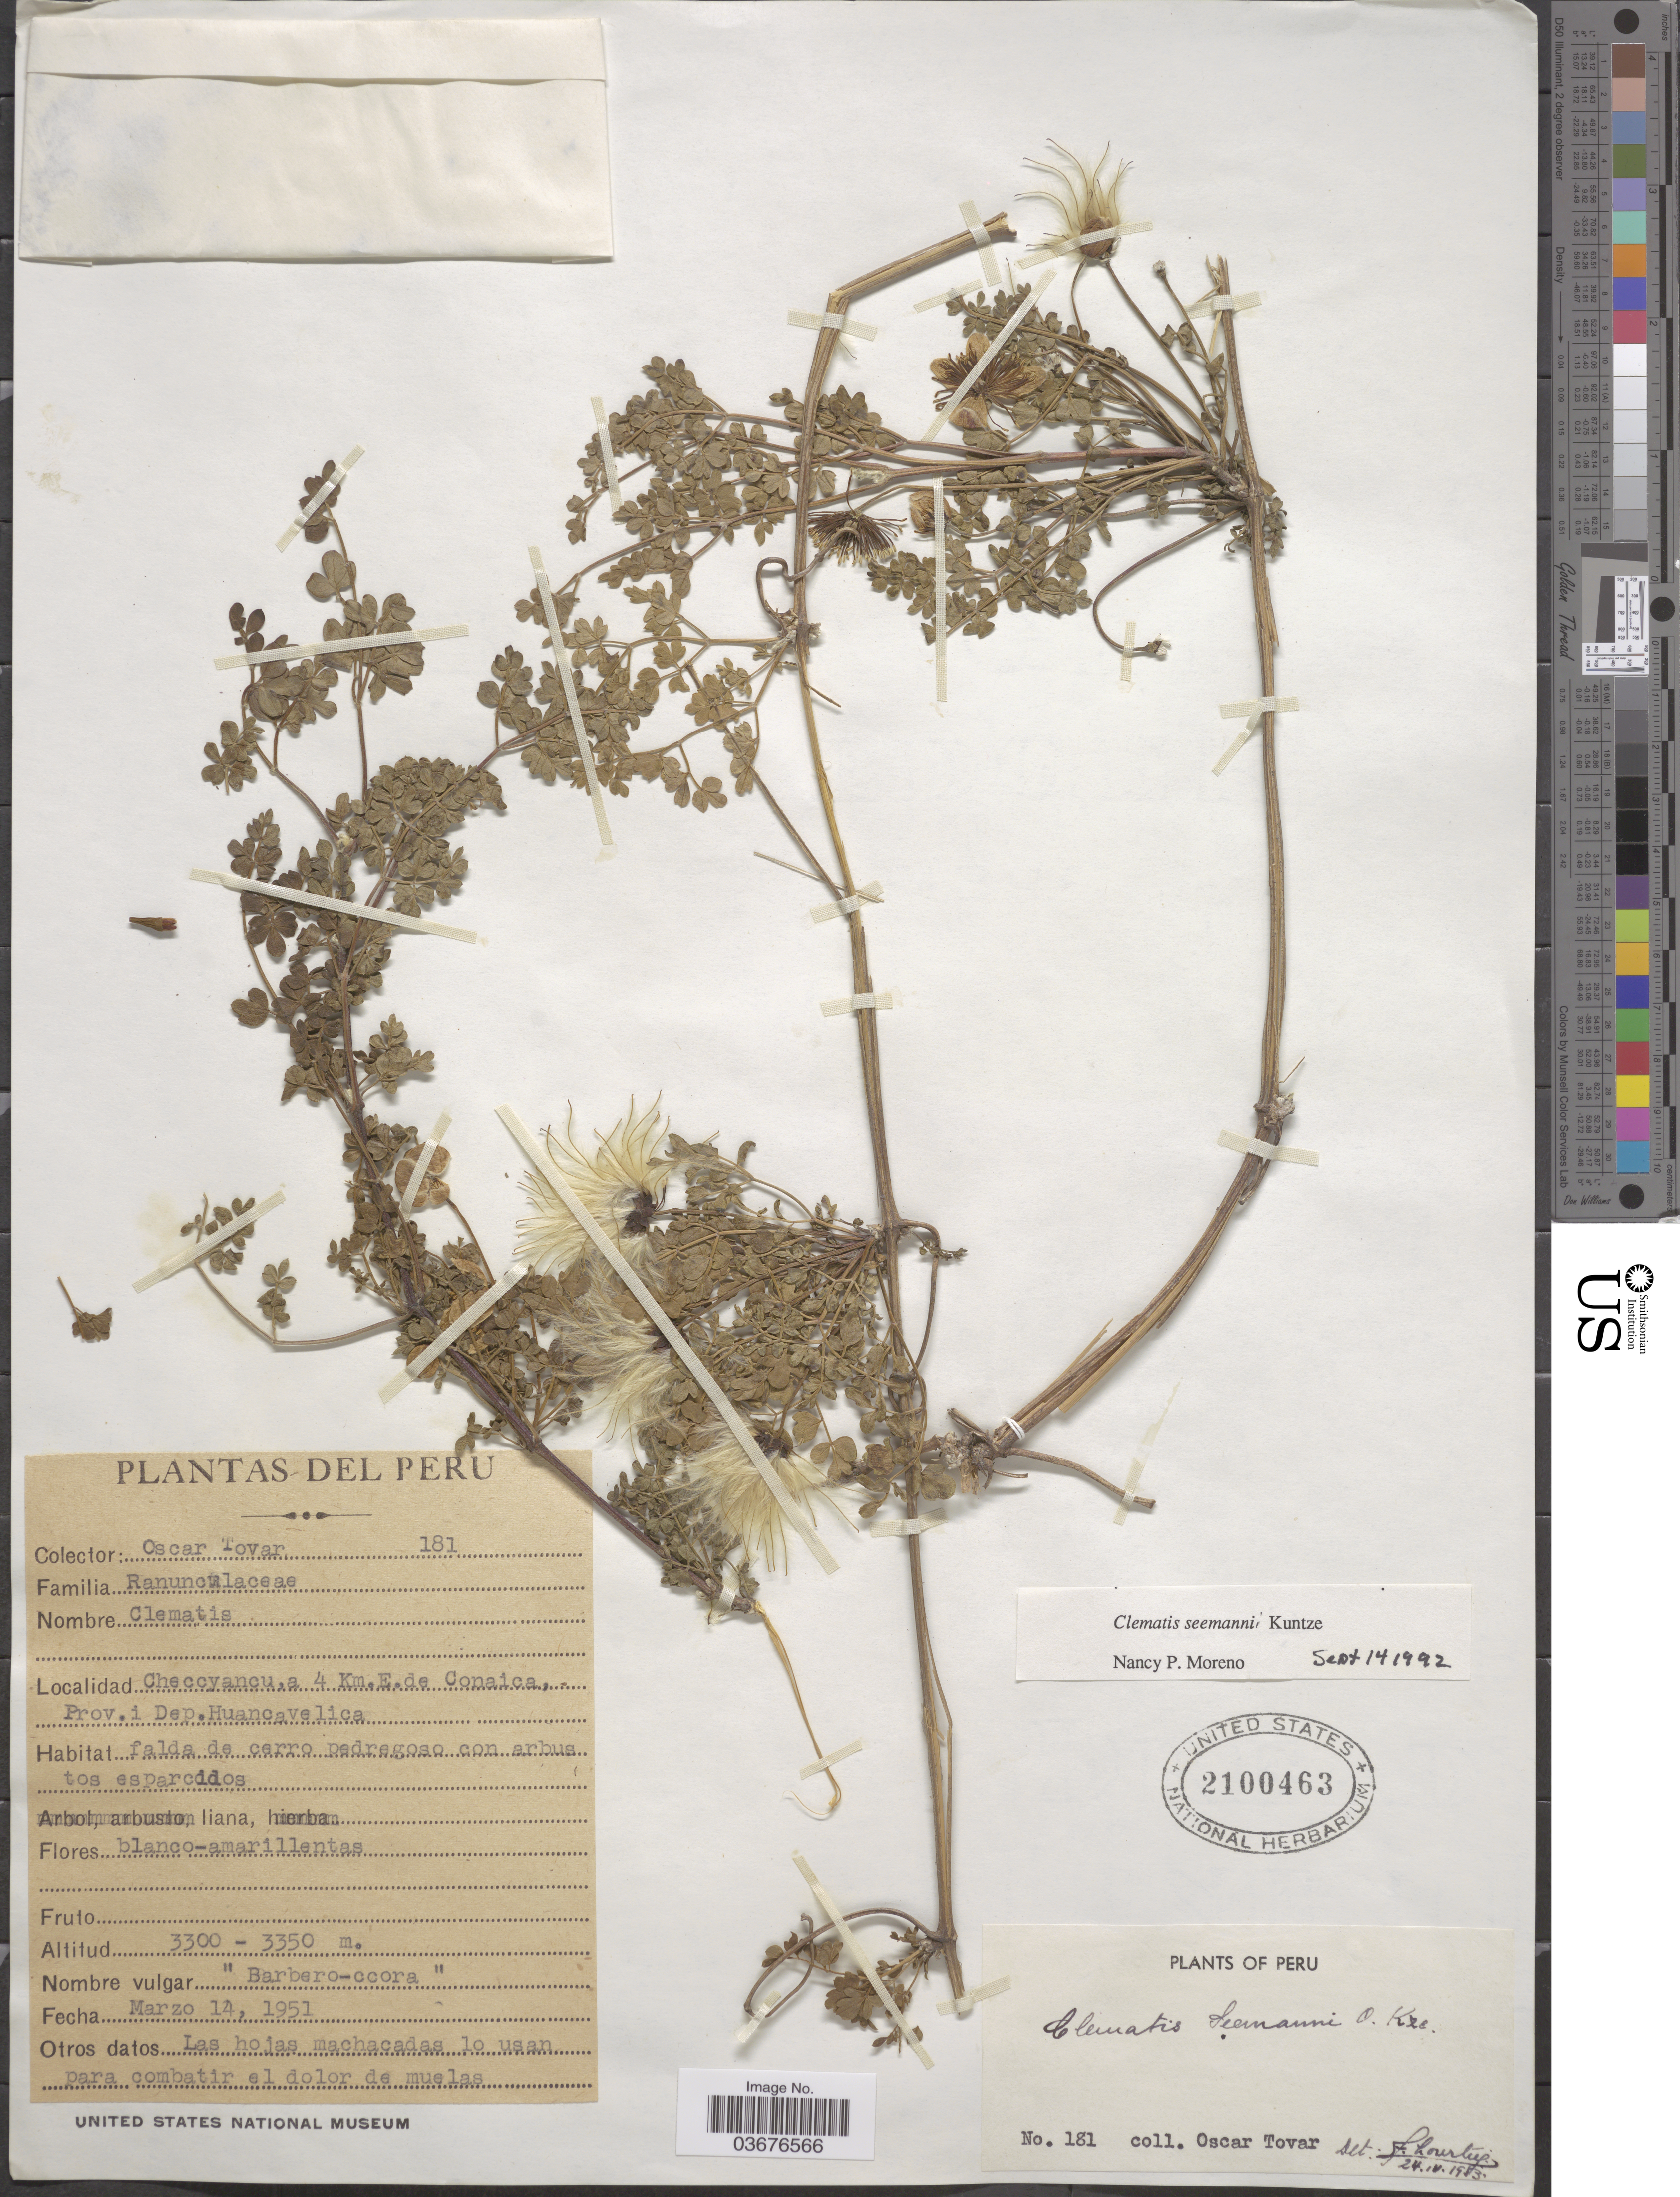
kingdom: Plantae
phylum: Tracheophyta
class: Magnoliopsida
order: Ranunculales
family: Ranunculaceae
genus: Clematis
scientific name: Clematis seemannii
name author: Kuntze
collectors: Ó. Tovar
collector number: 181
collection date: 1951-03-14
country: Peru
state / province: Huancavelica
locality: Checcyancu, a 4 km. E. de Conaica, Prov. i Dep. Huancavelica.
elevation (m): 3350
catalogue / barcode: US 2100463